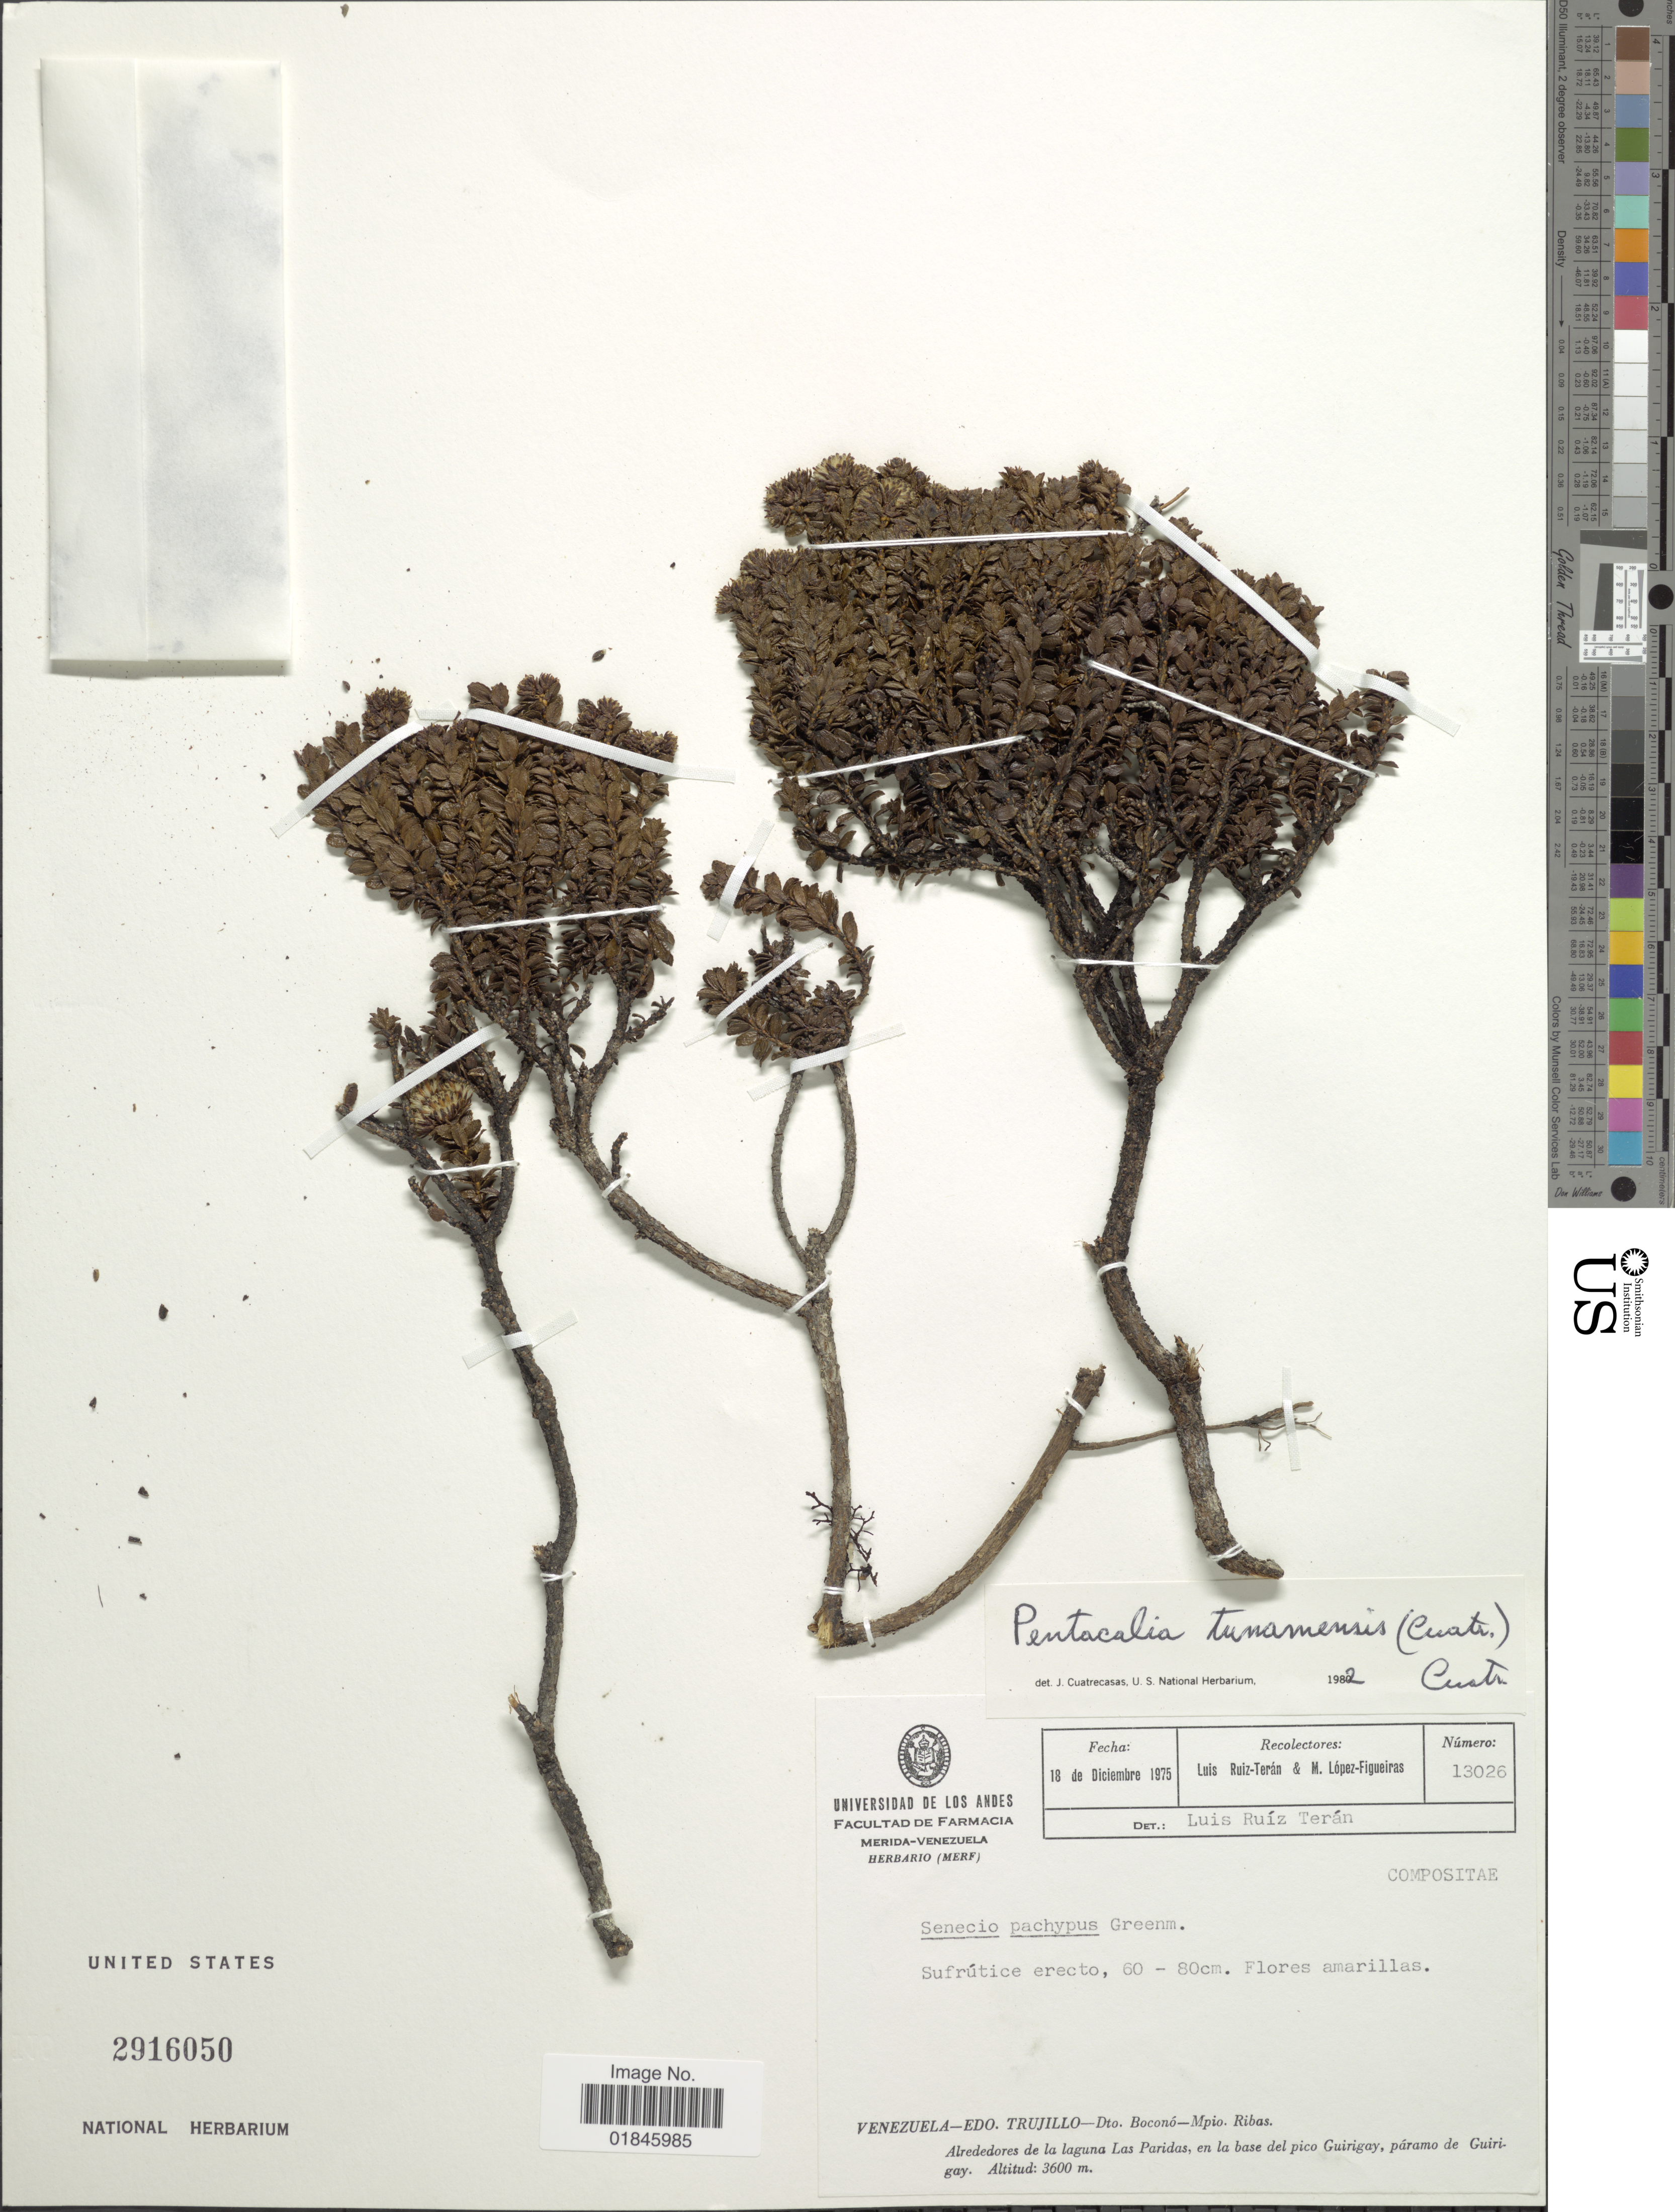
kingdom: Plantae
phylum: Tracheophyta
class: Magnoliopsida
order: Asterales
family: Asteraceae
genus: Pentacalia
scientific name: Pentacalia tunamensis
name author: (Cuatrec.) Cuatrec.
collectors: L. Teran & M. López Figueiras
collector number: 13026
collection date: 1975-12-18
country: Venezuela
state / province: Trujillo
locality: Venezuela - Edo. Trujillo - Dto. Boconó - Mpio. Ribas. Alrededores de la laguna Las Paridas, en la base del pico Guirigay, páramo de Guirigay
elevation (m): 3600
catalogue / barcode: US 2916050